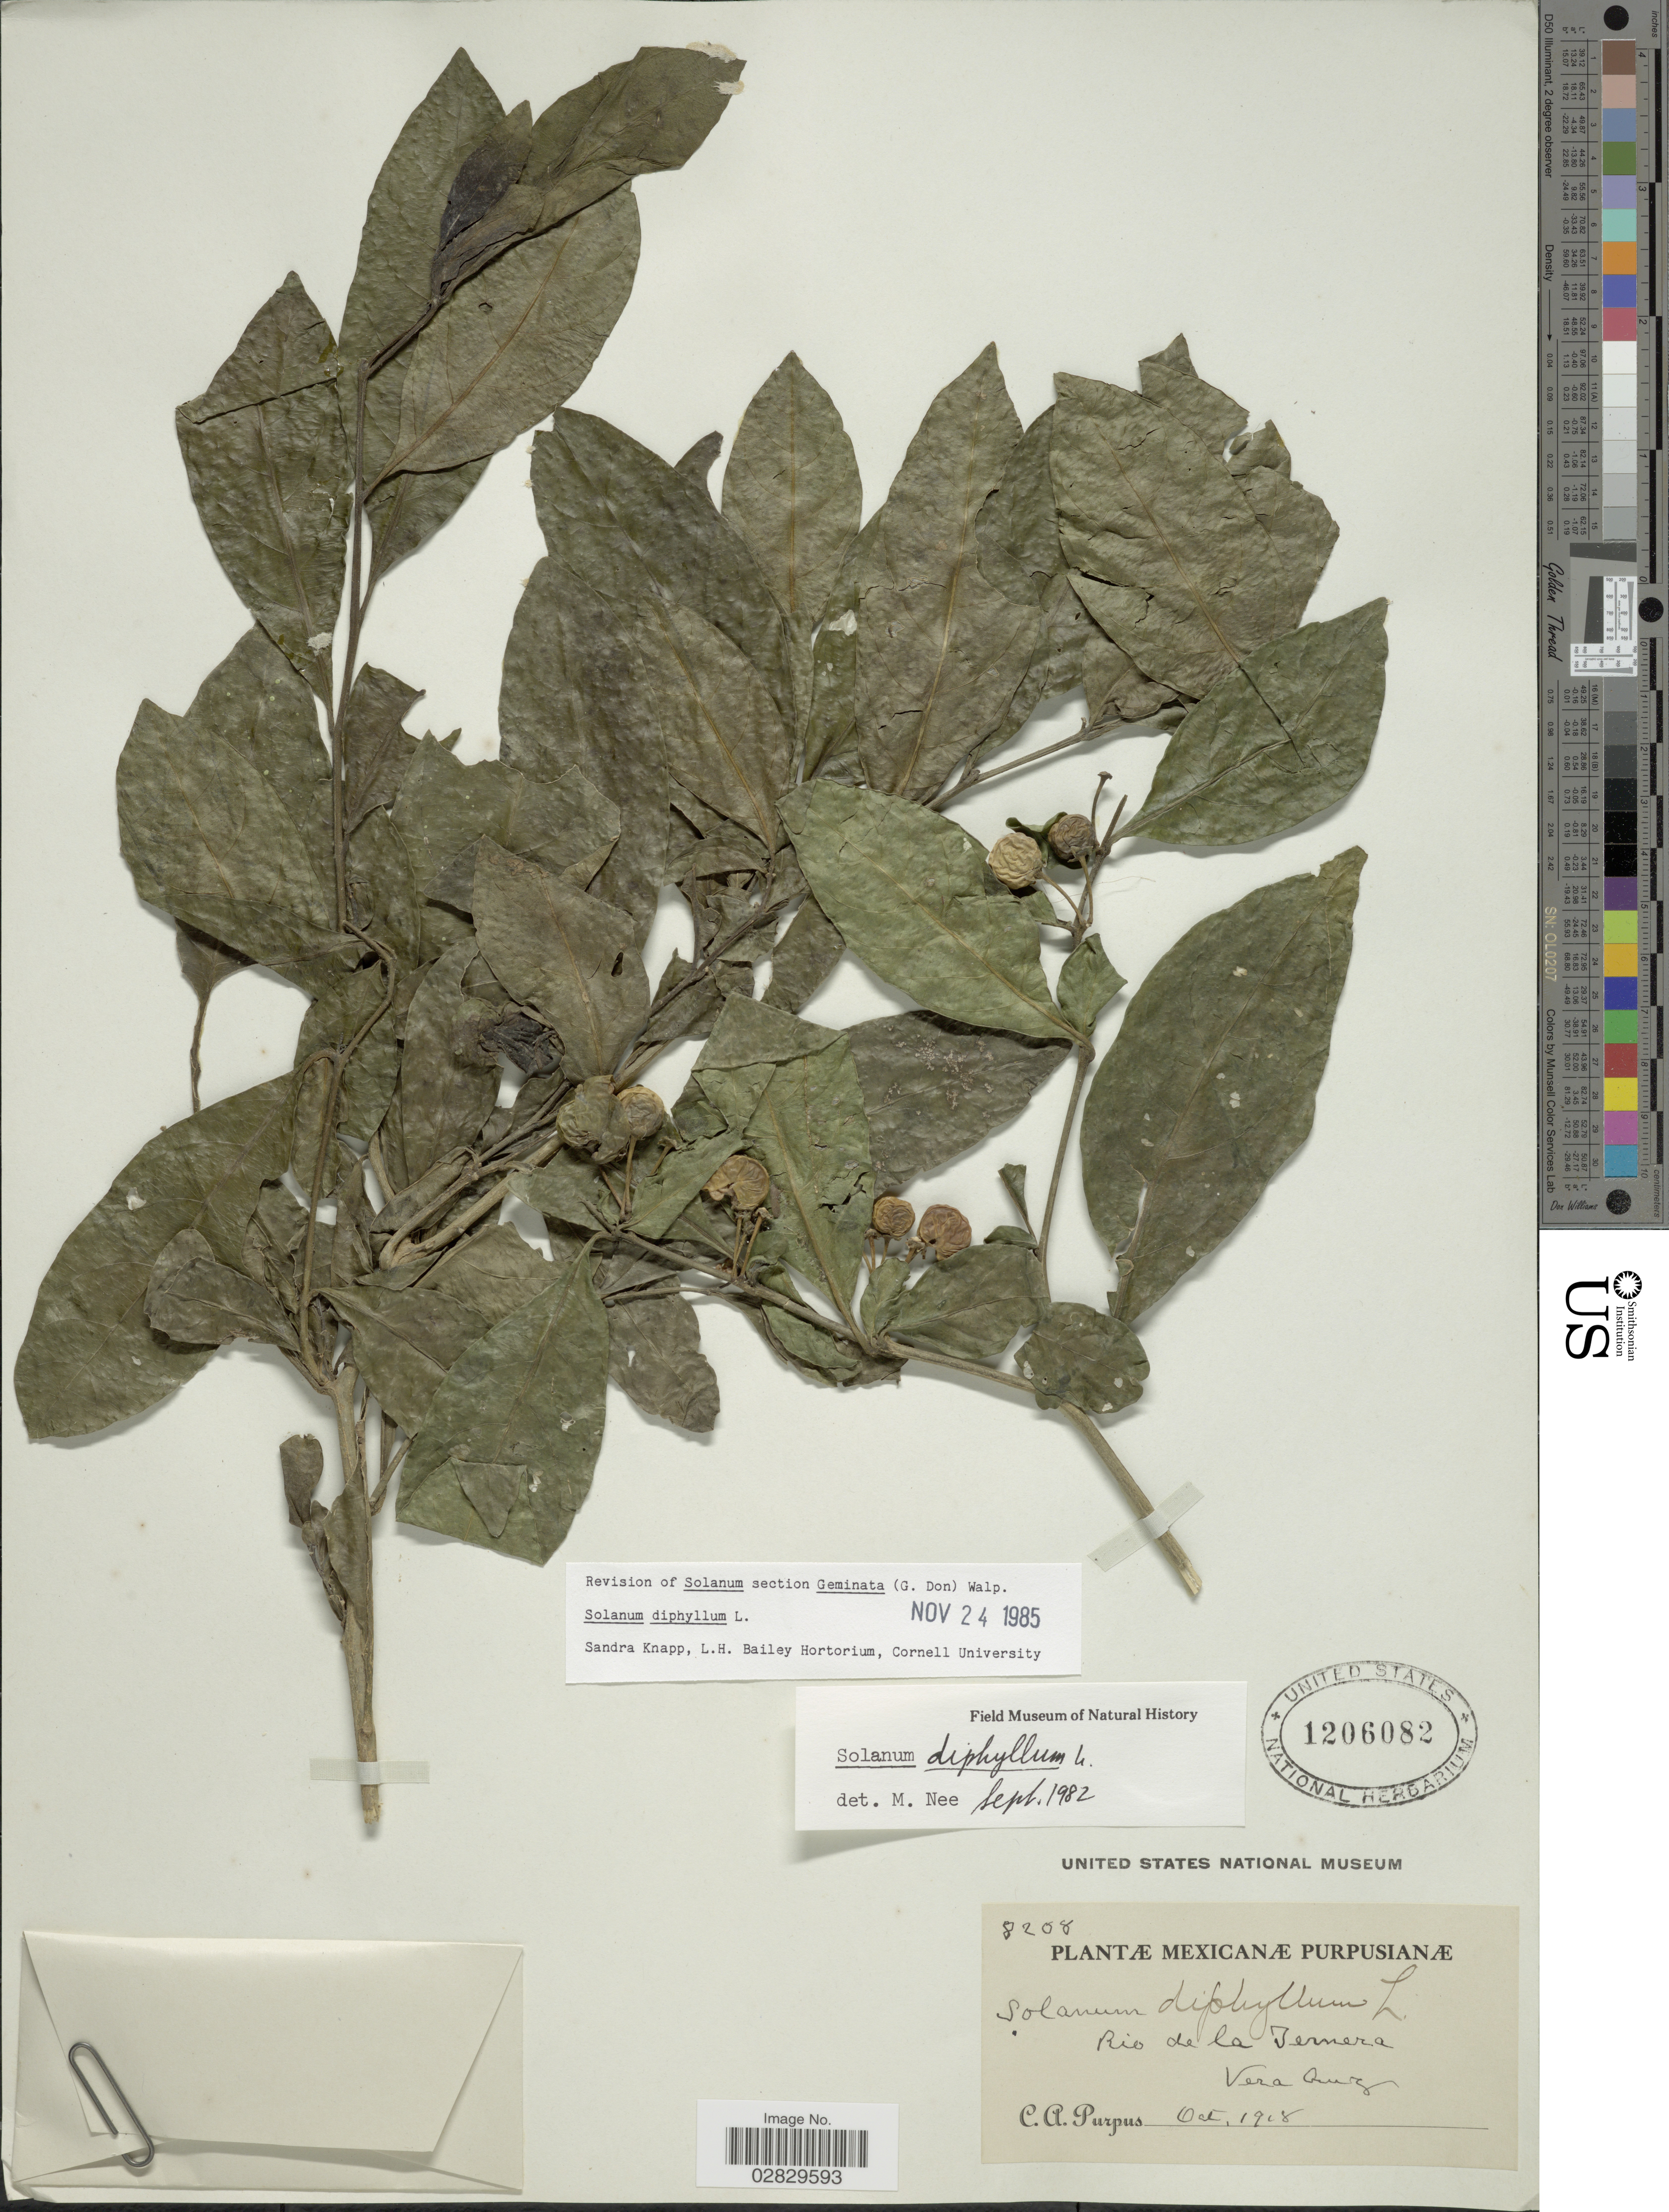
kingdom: Plantae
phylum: Tracheophyta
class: Magnoliopsida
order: Solanales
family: Solanaceae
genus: Solanum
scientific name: Solanum diphyllum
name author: L.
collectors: C. A. Purpus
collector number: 8208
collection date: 1918-10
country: Mexico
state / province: Veracruz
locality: Rio de la Ternera, Vera Cruz.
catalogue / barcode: US 1206082